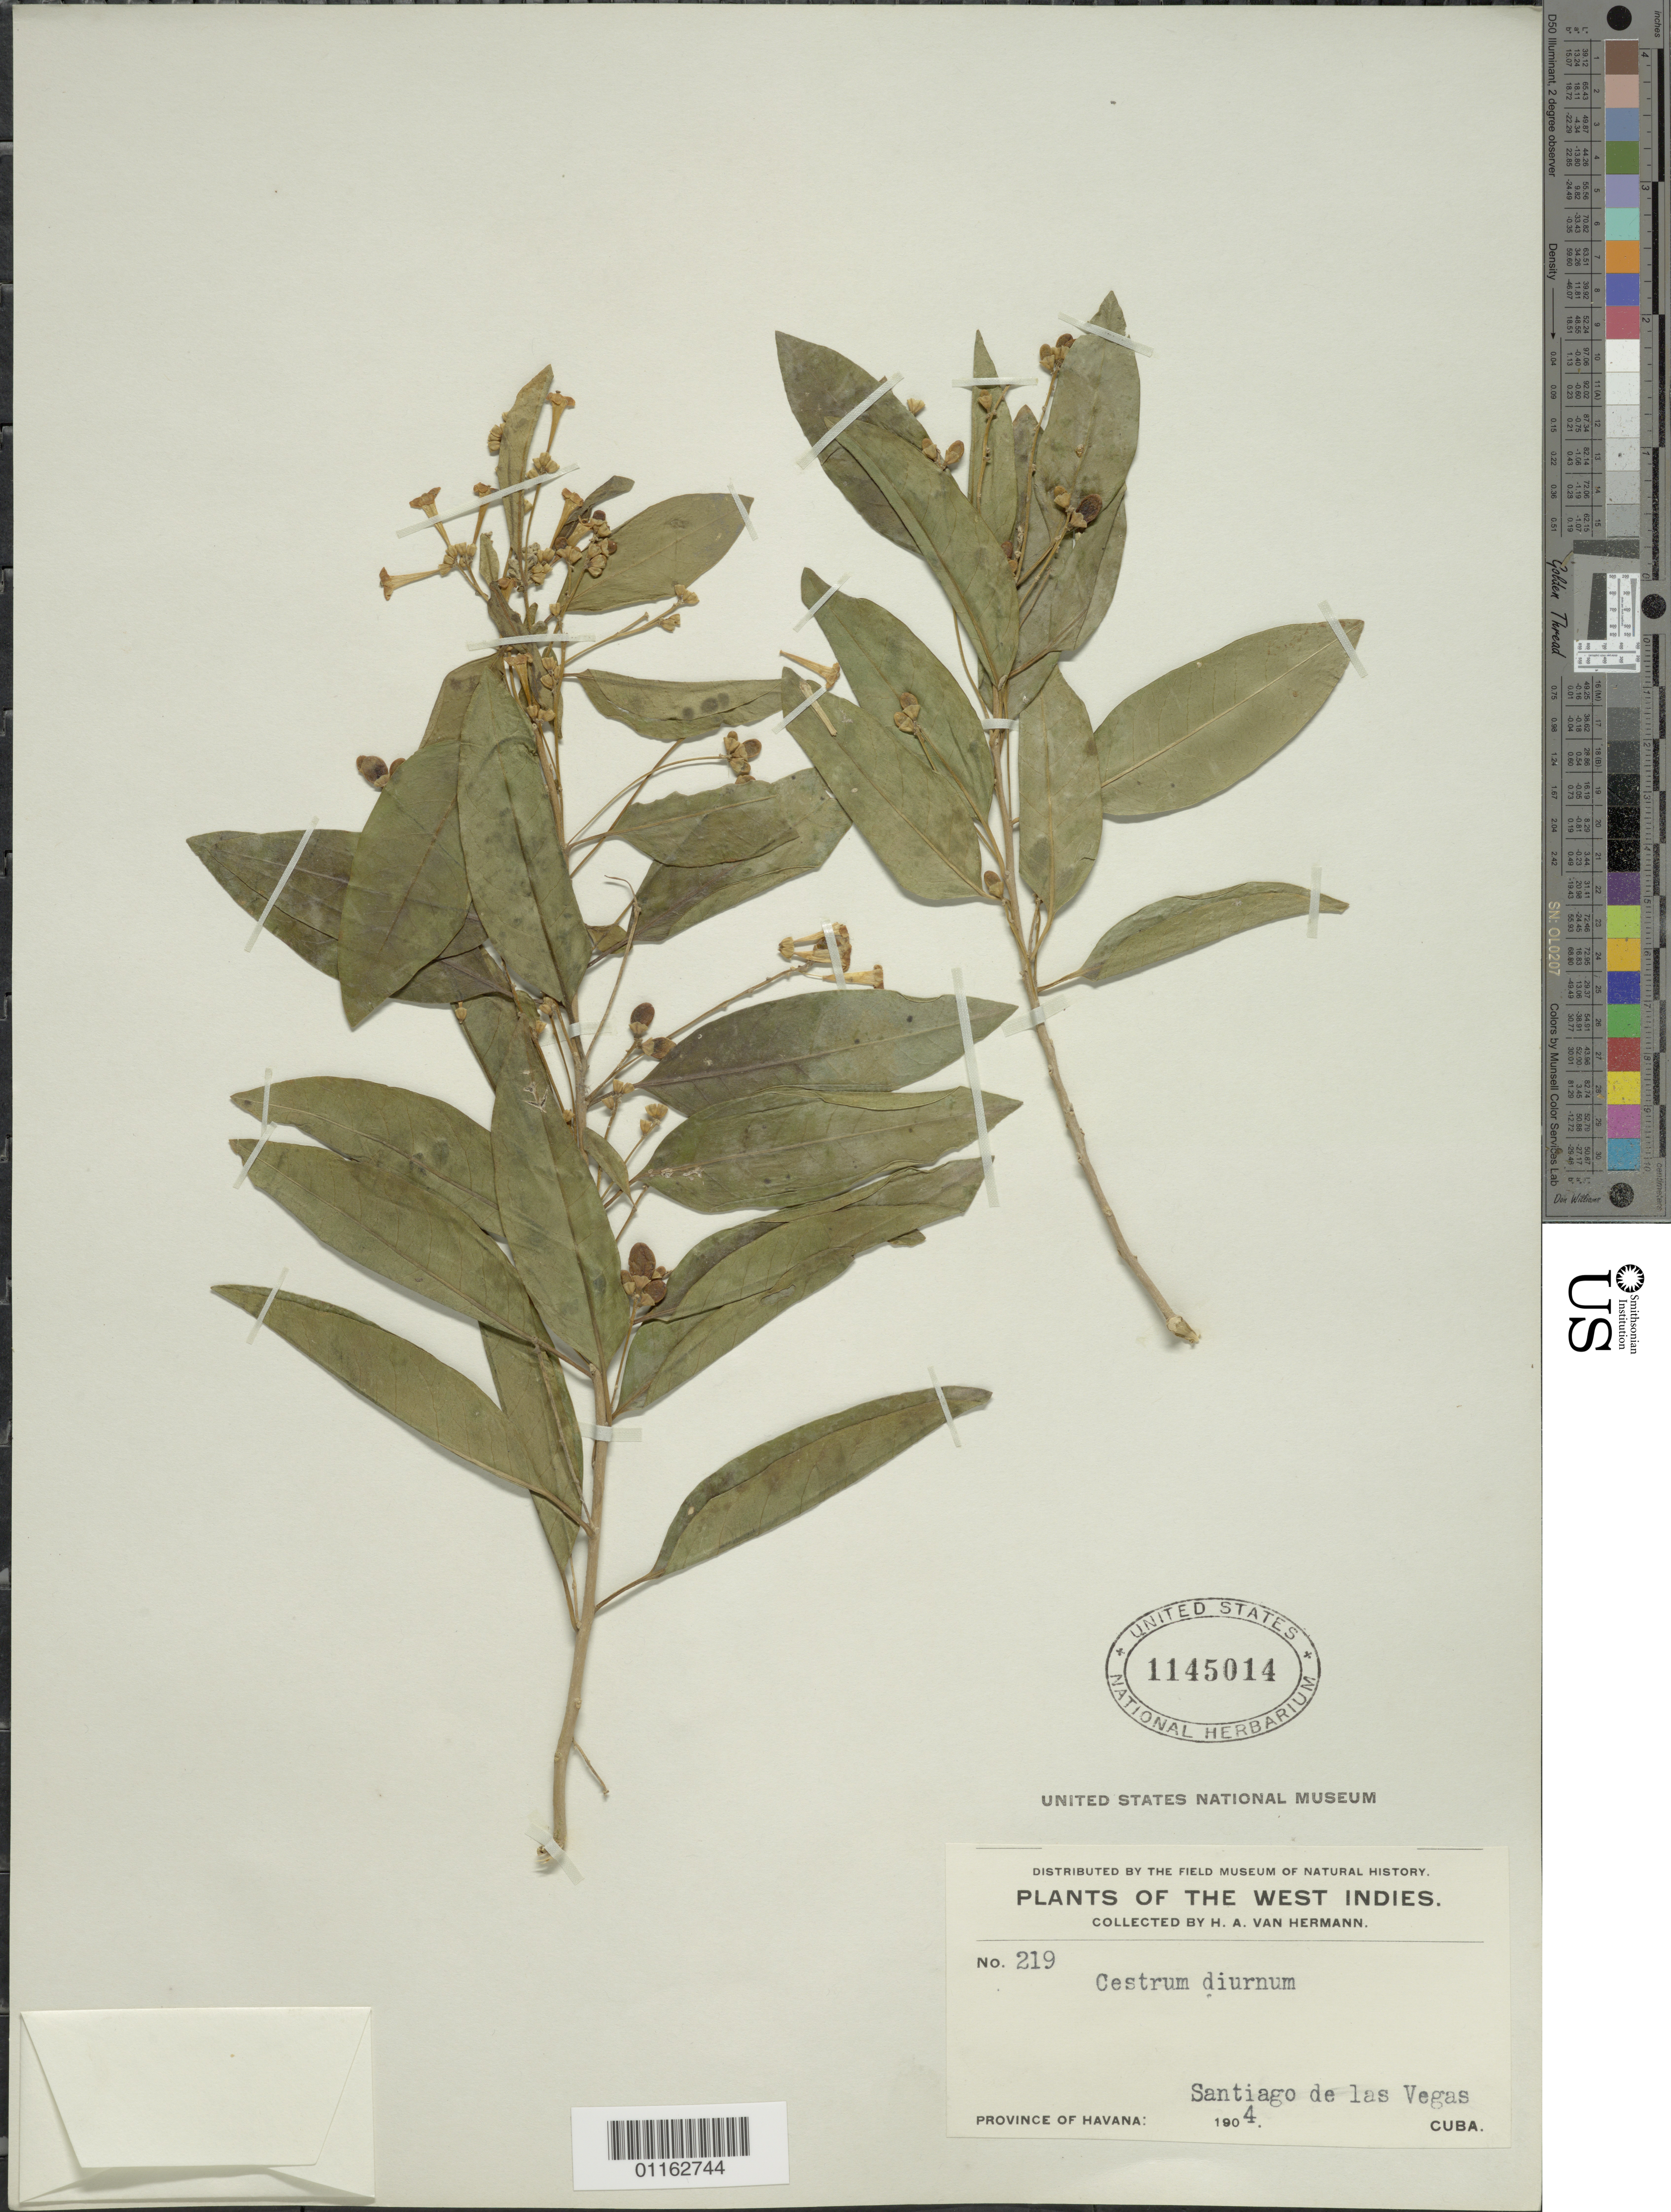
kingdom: Plantae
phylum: Tracheophyta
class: Magnoliopsida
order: Solanales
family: Solanaceae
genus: Cestrum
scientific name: Cestrum diurnum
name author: L.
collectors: H. A. Van Hermann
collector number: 219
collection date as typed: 1904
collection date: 1904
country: Cuba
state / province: La Habana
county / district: Santiago de las Vegas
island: Cuba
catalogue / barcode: US 1145014